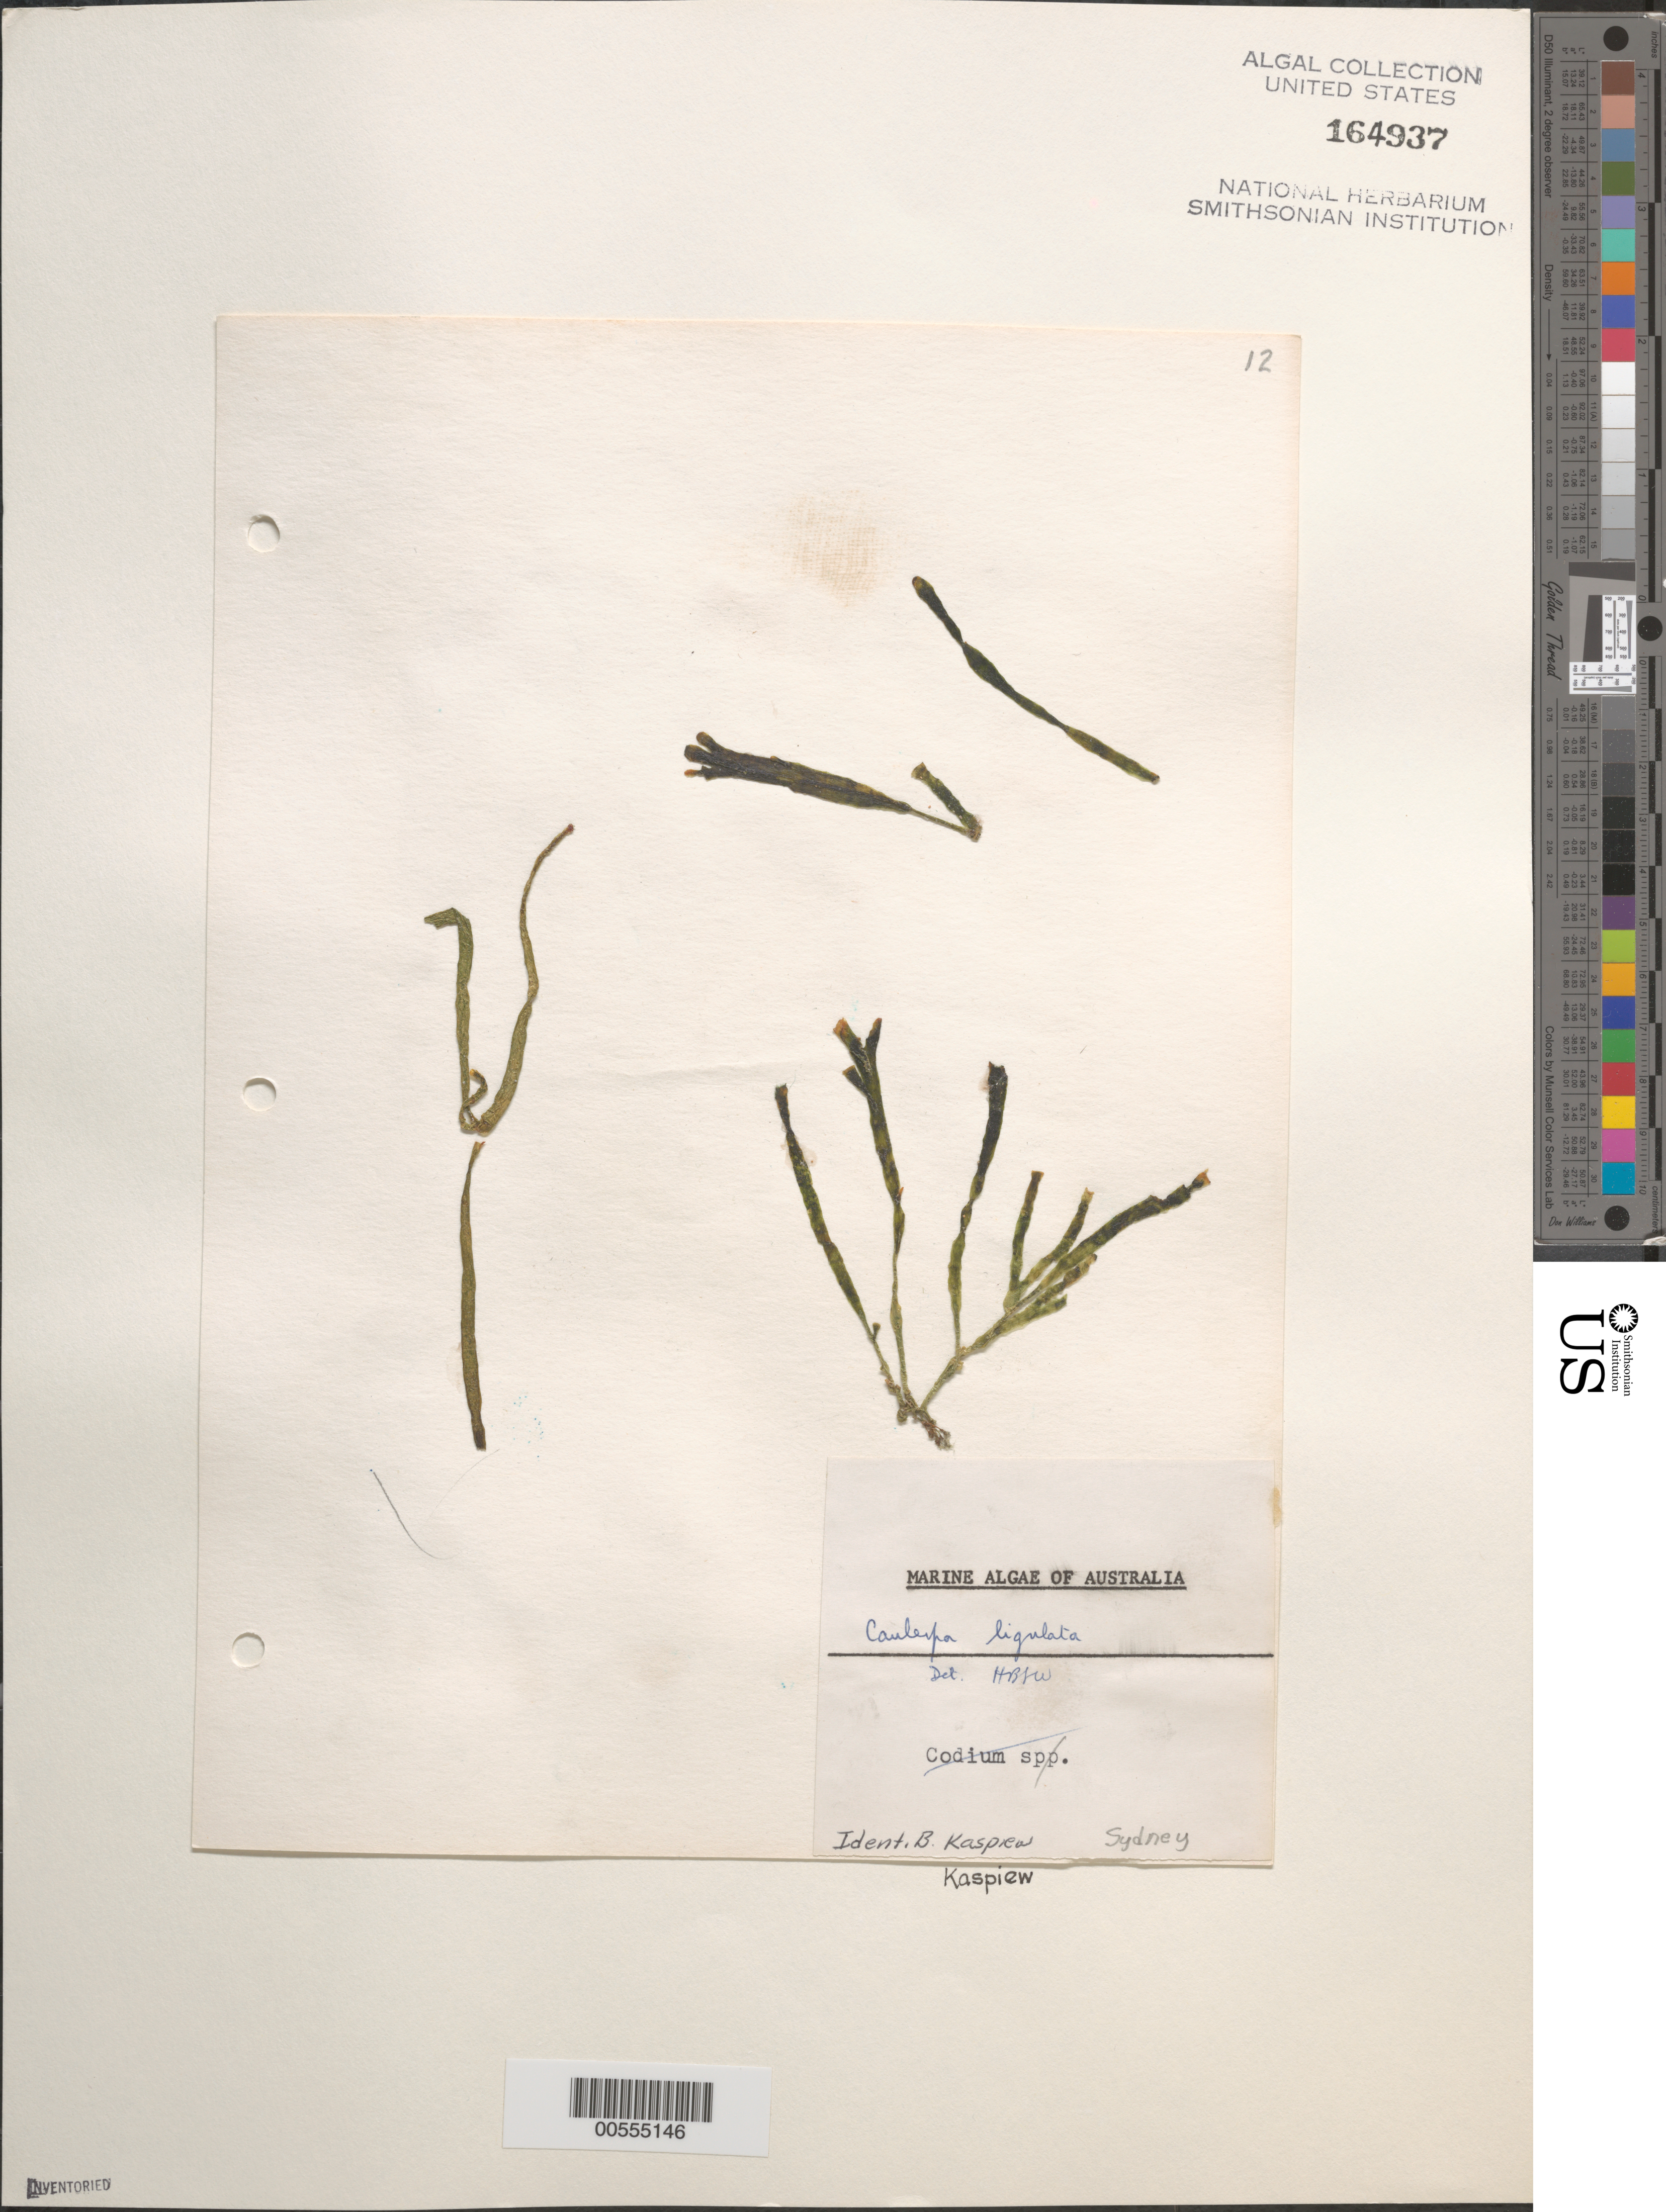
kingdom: Plantae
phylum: Chlorophyta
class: Ulvophyceae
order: Bryopsidales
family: Caulerpaceae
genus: Caulerpa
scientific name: Caulerpa flexilis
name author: J.V.Lamouroux ex C. Agardh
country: Australia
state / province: New South Wales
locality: Sydney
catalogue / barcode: US 164937